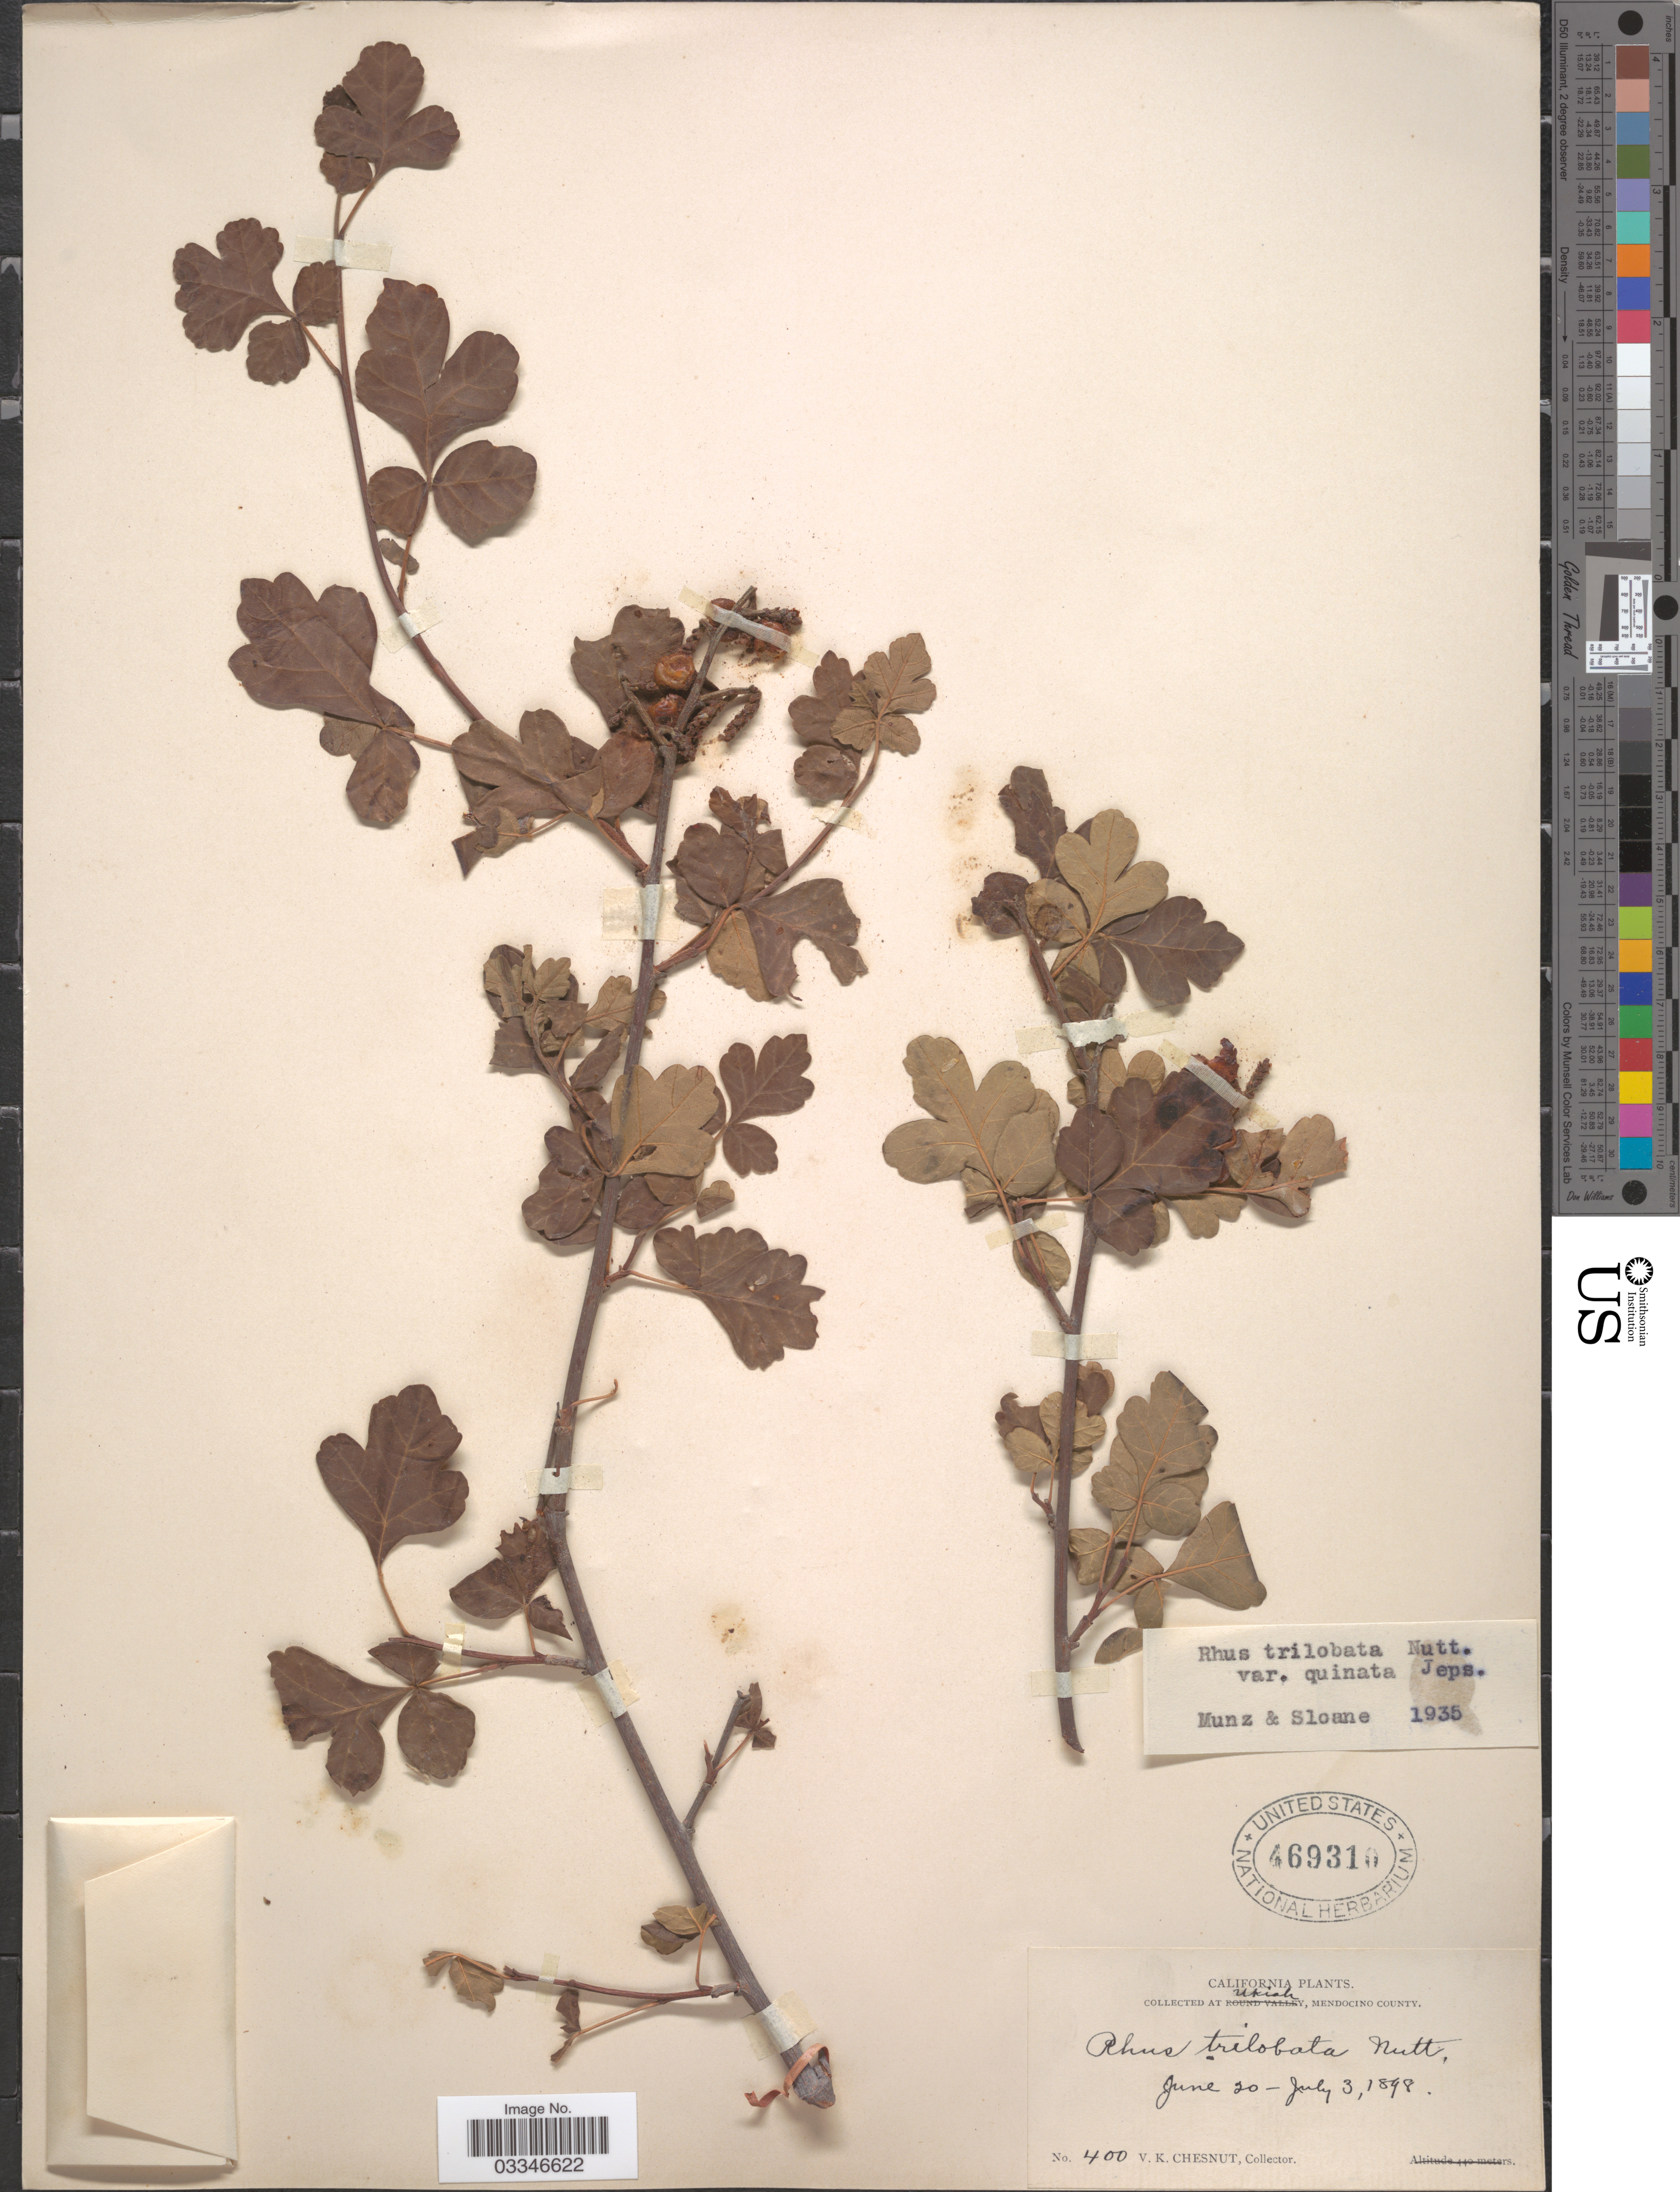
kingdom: Plantae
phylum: Tracheophyta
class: Magnoliopsida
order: Sapindales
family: Anacardiaceae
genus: Rhus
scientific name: Rhus trilobata var. quinata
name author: Jeps.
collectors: V. Chesnut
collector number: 400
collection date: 1898-06-20/1898-07-03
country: United States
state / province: California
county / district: Mendocino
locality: At Ukiah, Mendocino County.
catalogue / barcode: US 469310